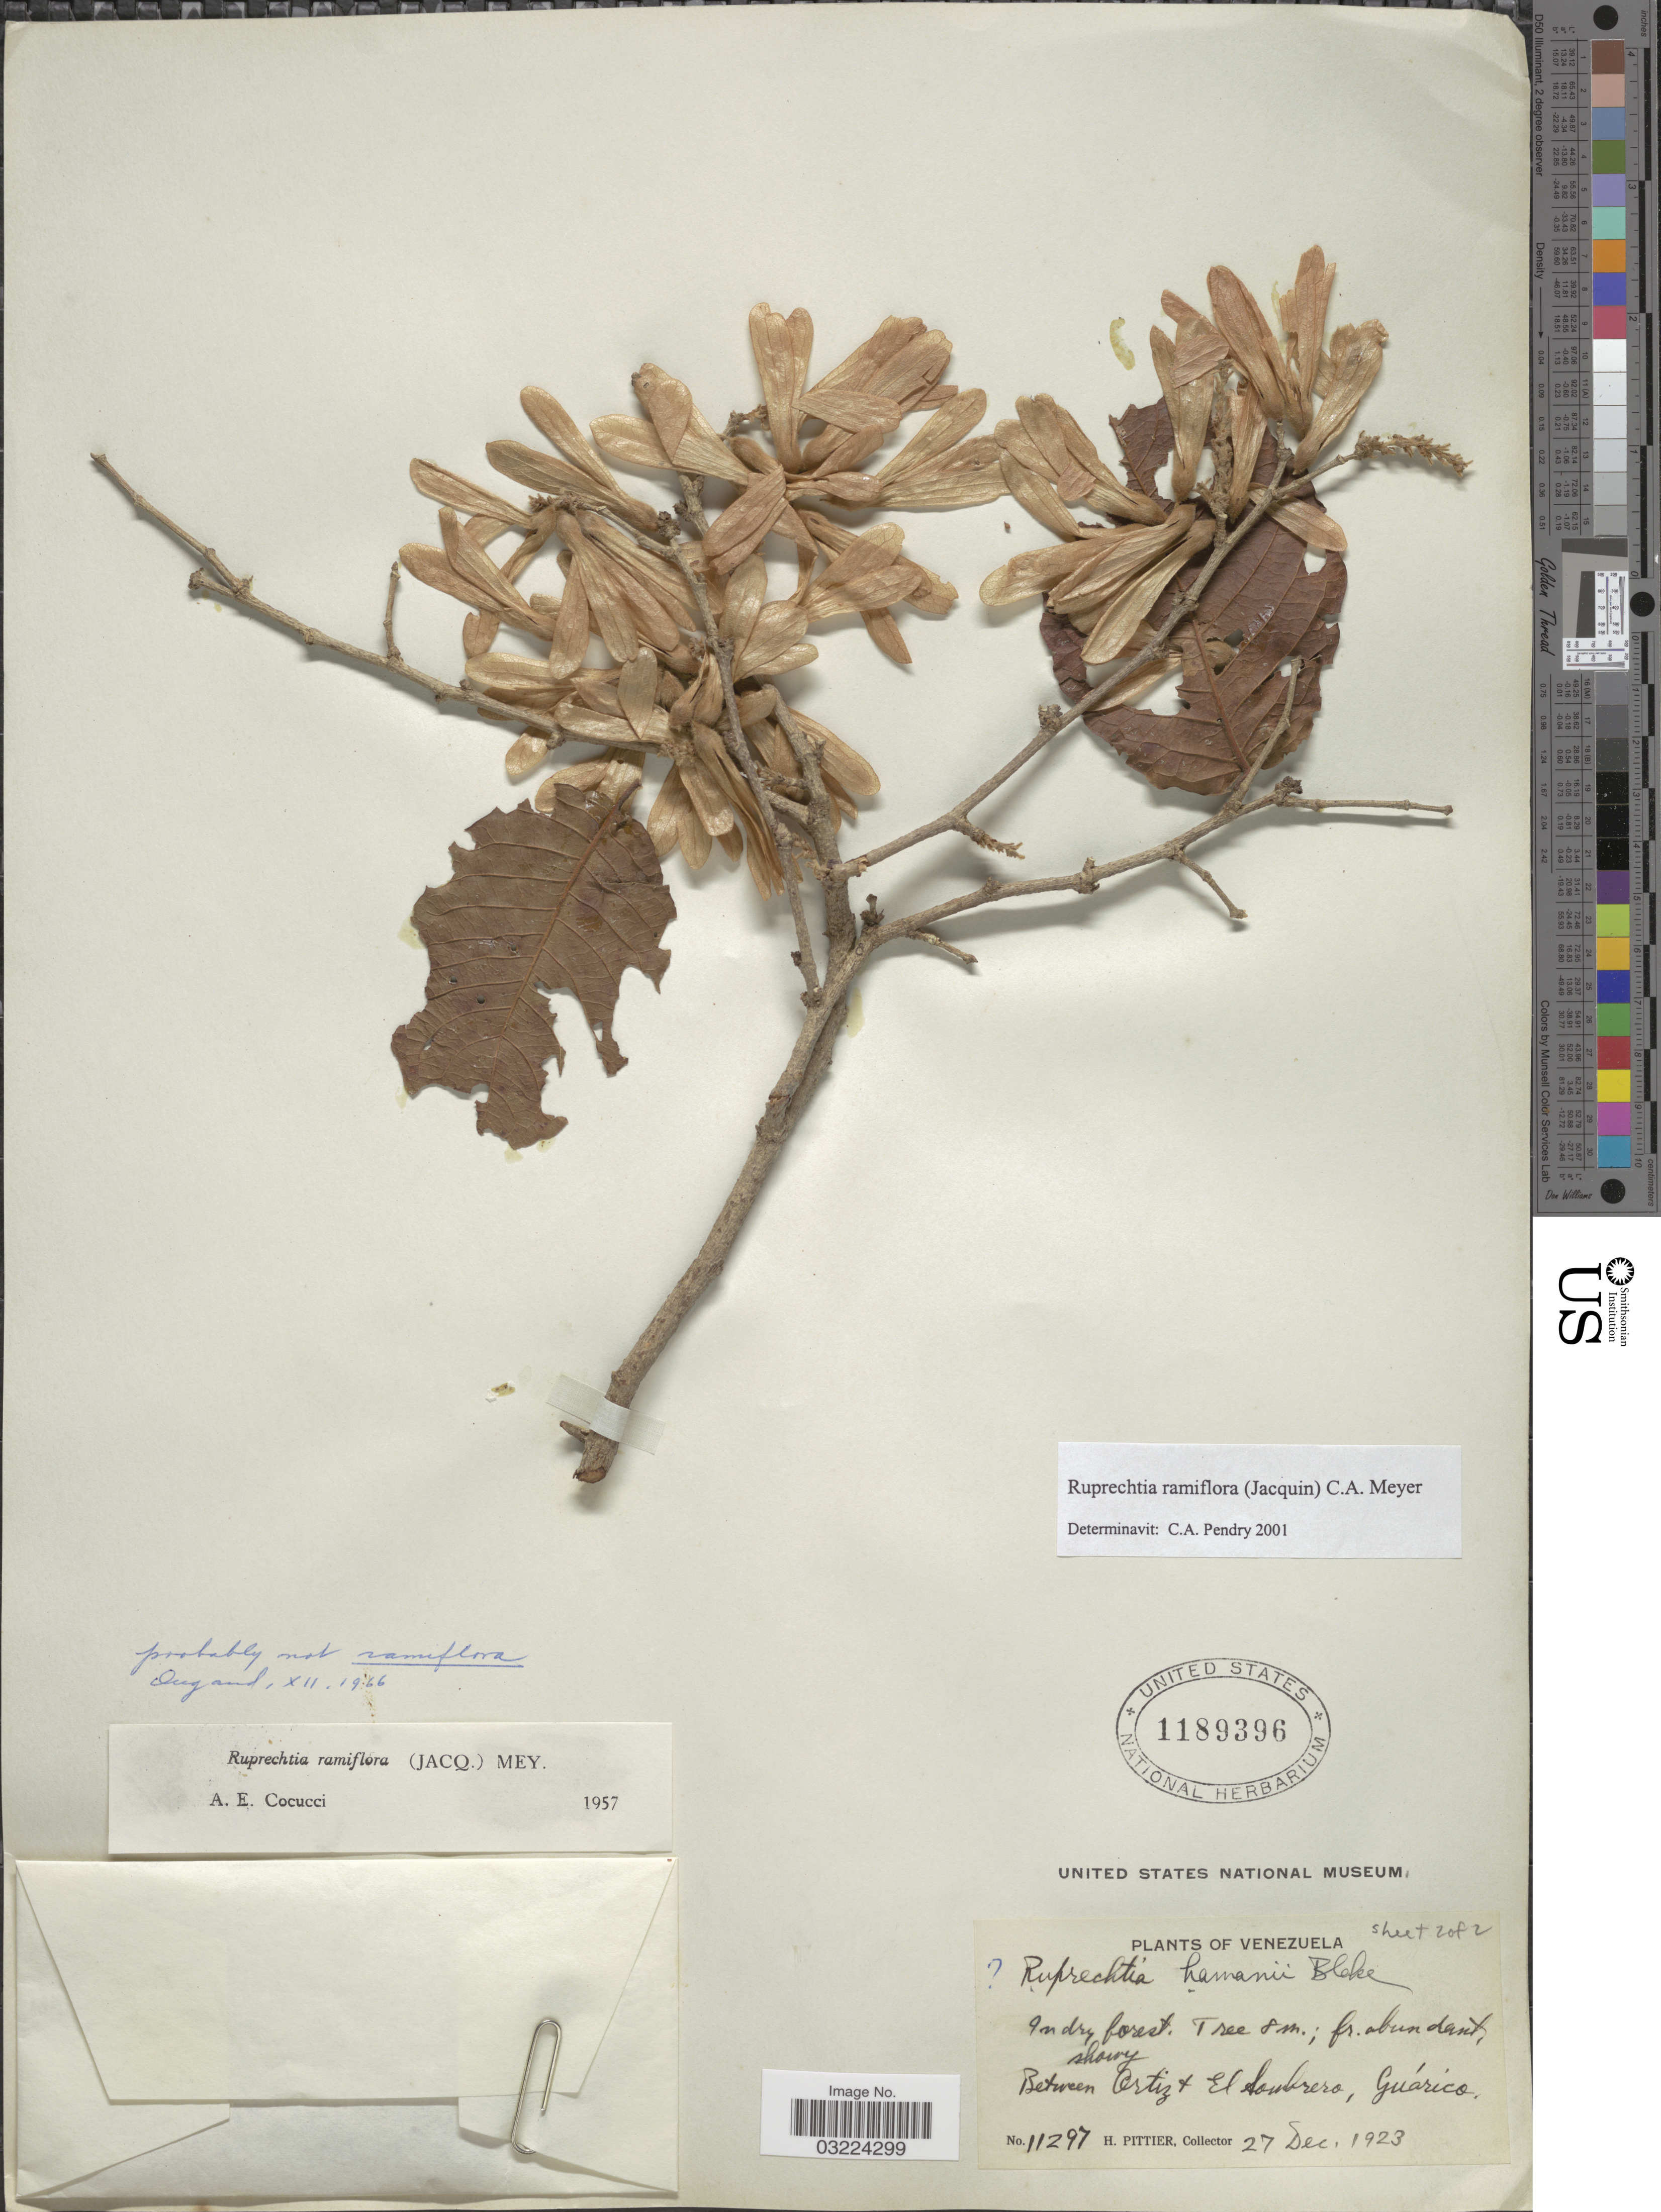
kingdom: Plantae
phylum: Tracheophyta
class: Magnoliopsida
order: Caryophyllales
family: Polygonaceae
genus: Ruprechtia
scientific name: Ruprechtia ramiflora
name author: (Jacq.) C.A. Mey.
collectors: H. F. Pittier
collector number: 11297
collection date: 1923-12-27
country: Venezuela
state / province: Guárico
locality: Between Ortiz & El Sombrero.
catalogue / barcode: US 1189396